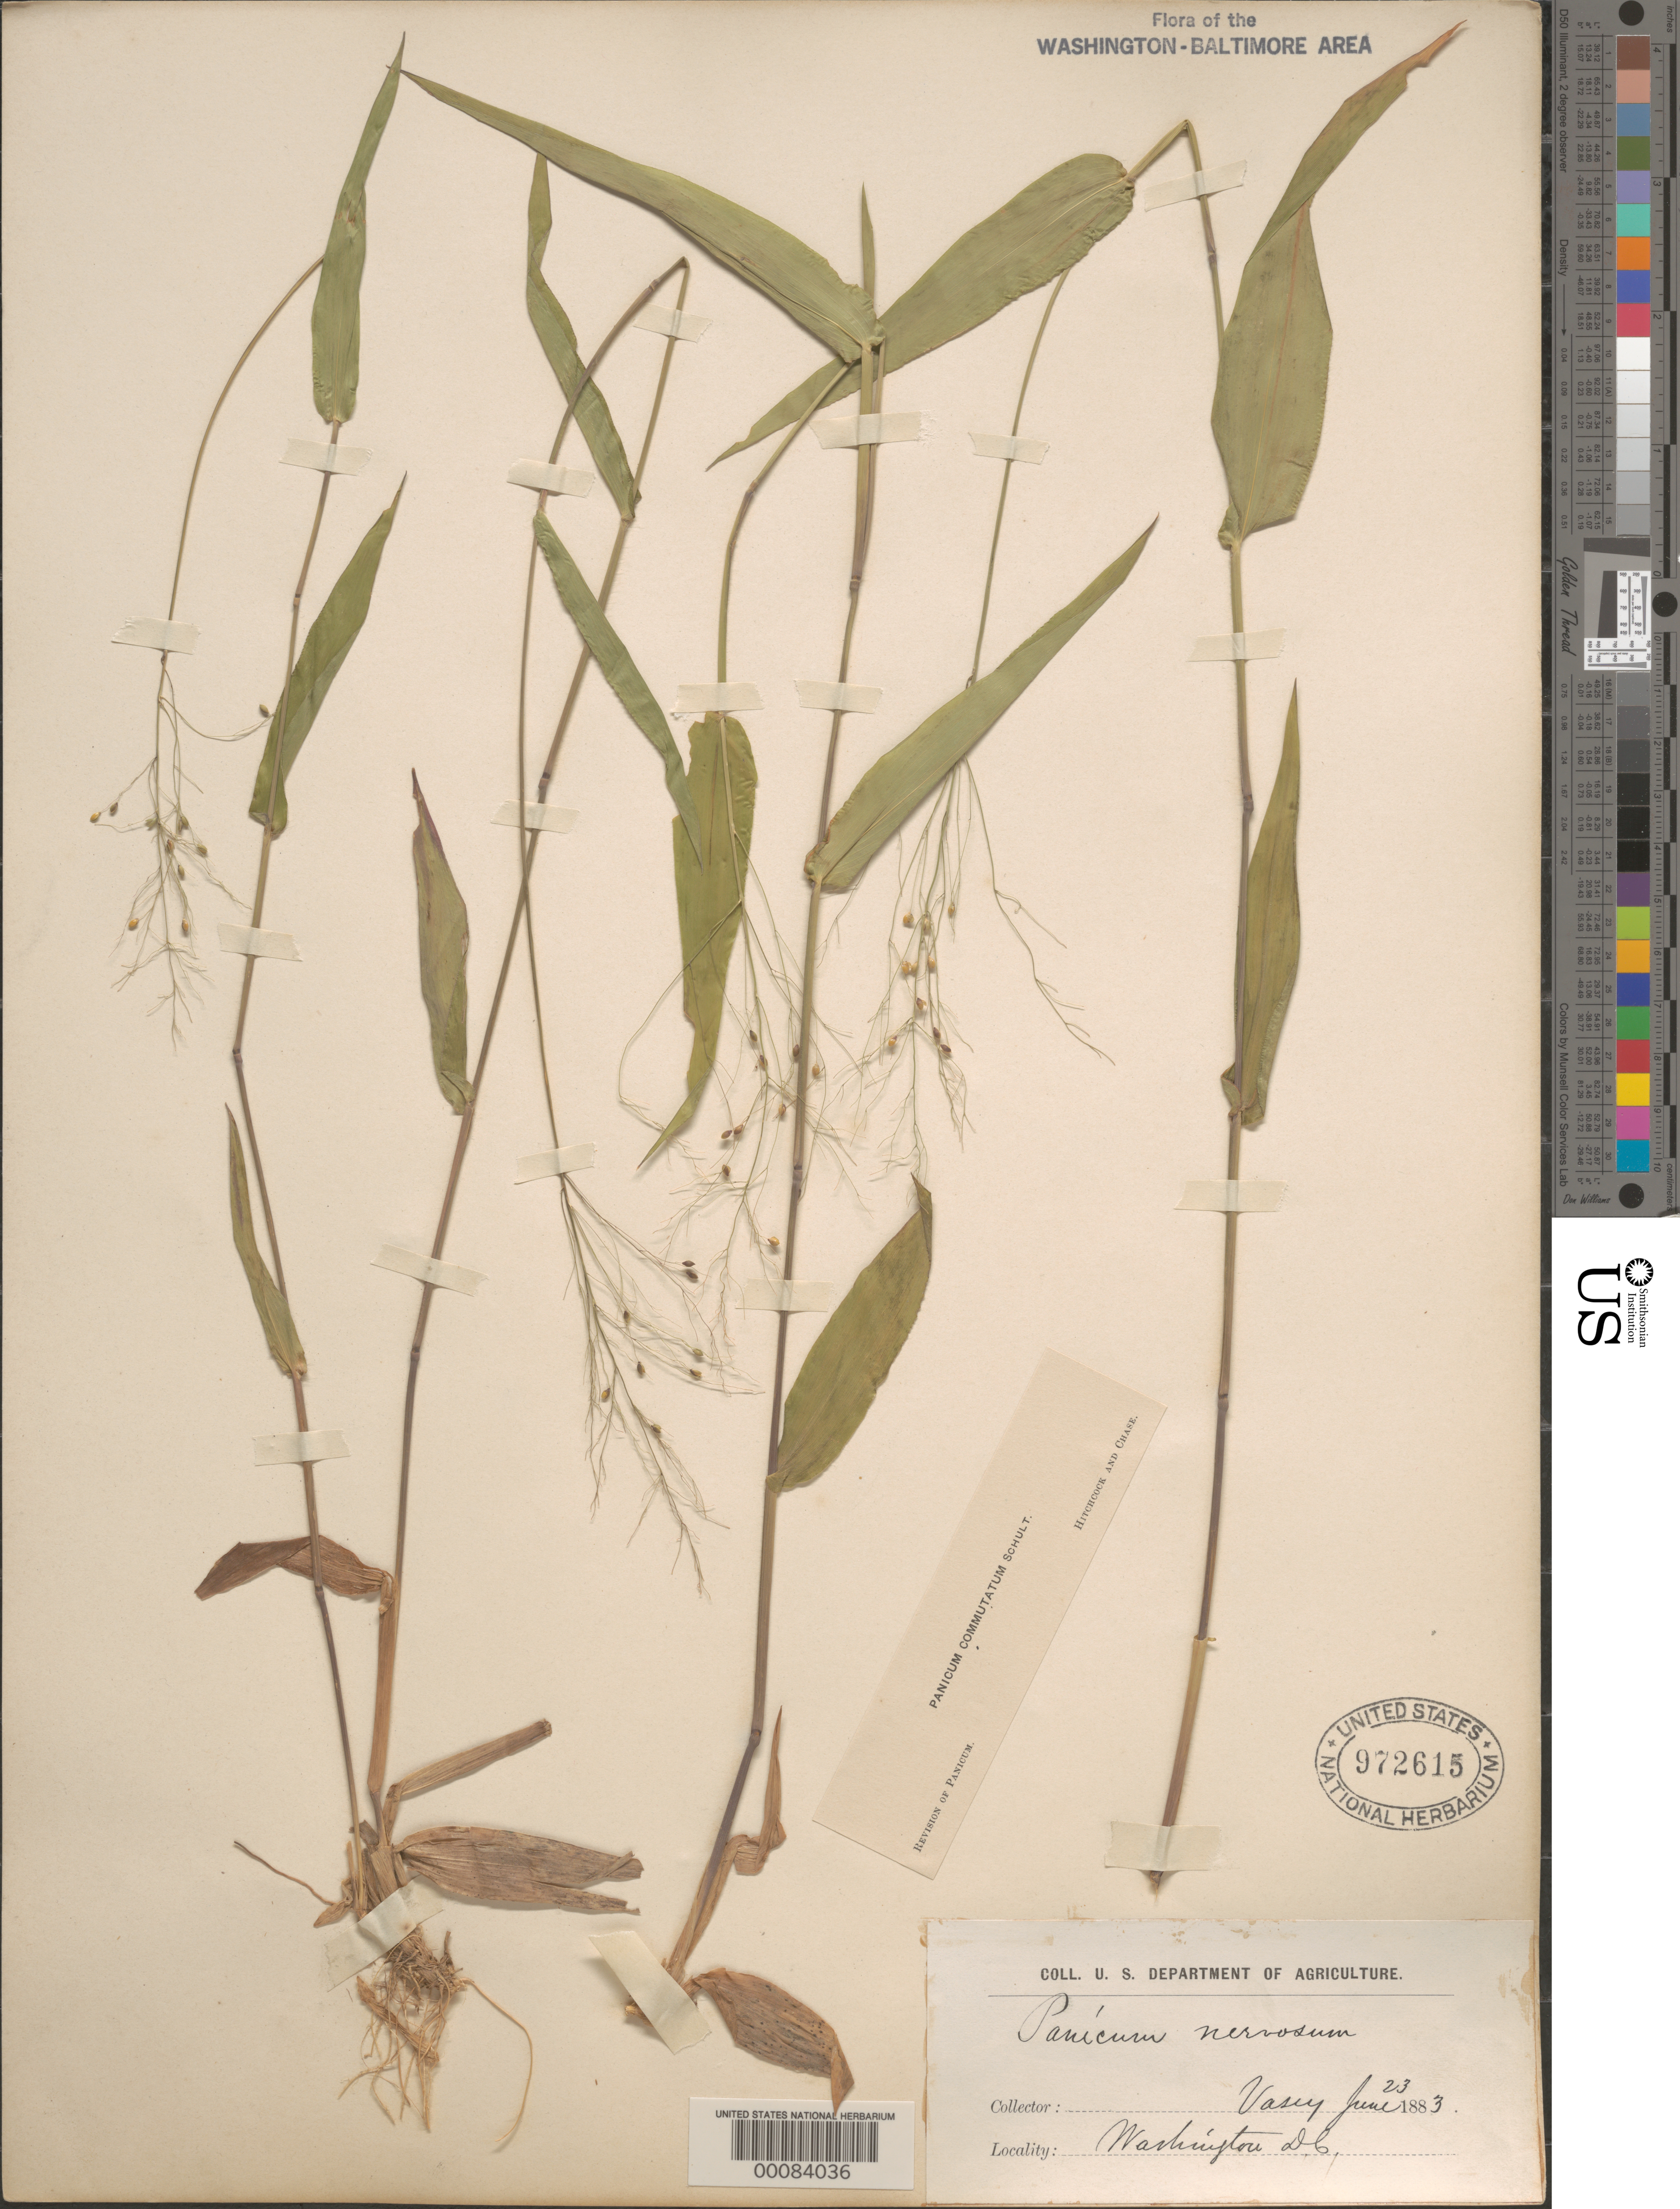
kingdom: Plantae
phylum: Tracheophyta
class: Liliopsida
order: Poales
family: Poaceae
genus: Dichanthelium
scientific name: Dichanthelium commutatum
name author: (Schult.) Gould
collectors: G. R. Vasey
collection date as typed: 23 Jun 1884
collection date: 1884-06-23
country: United States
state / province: District of Columbia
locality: Washington, DC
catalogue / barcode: US 972615